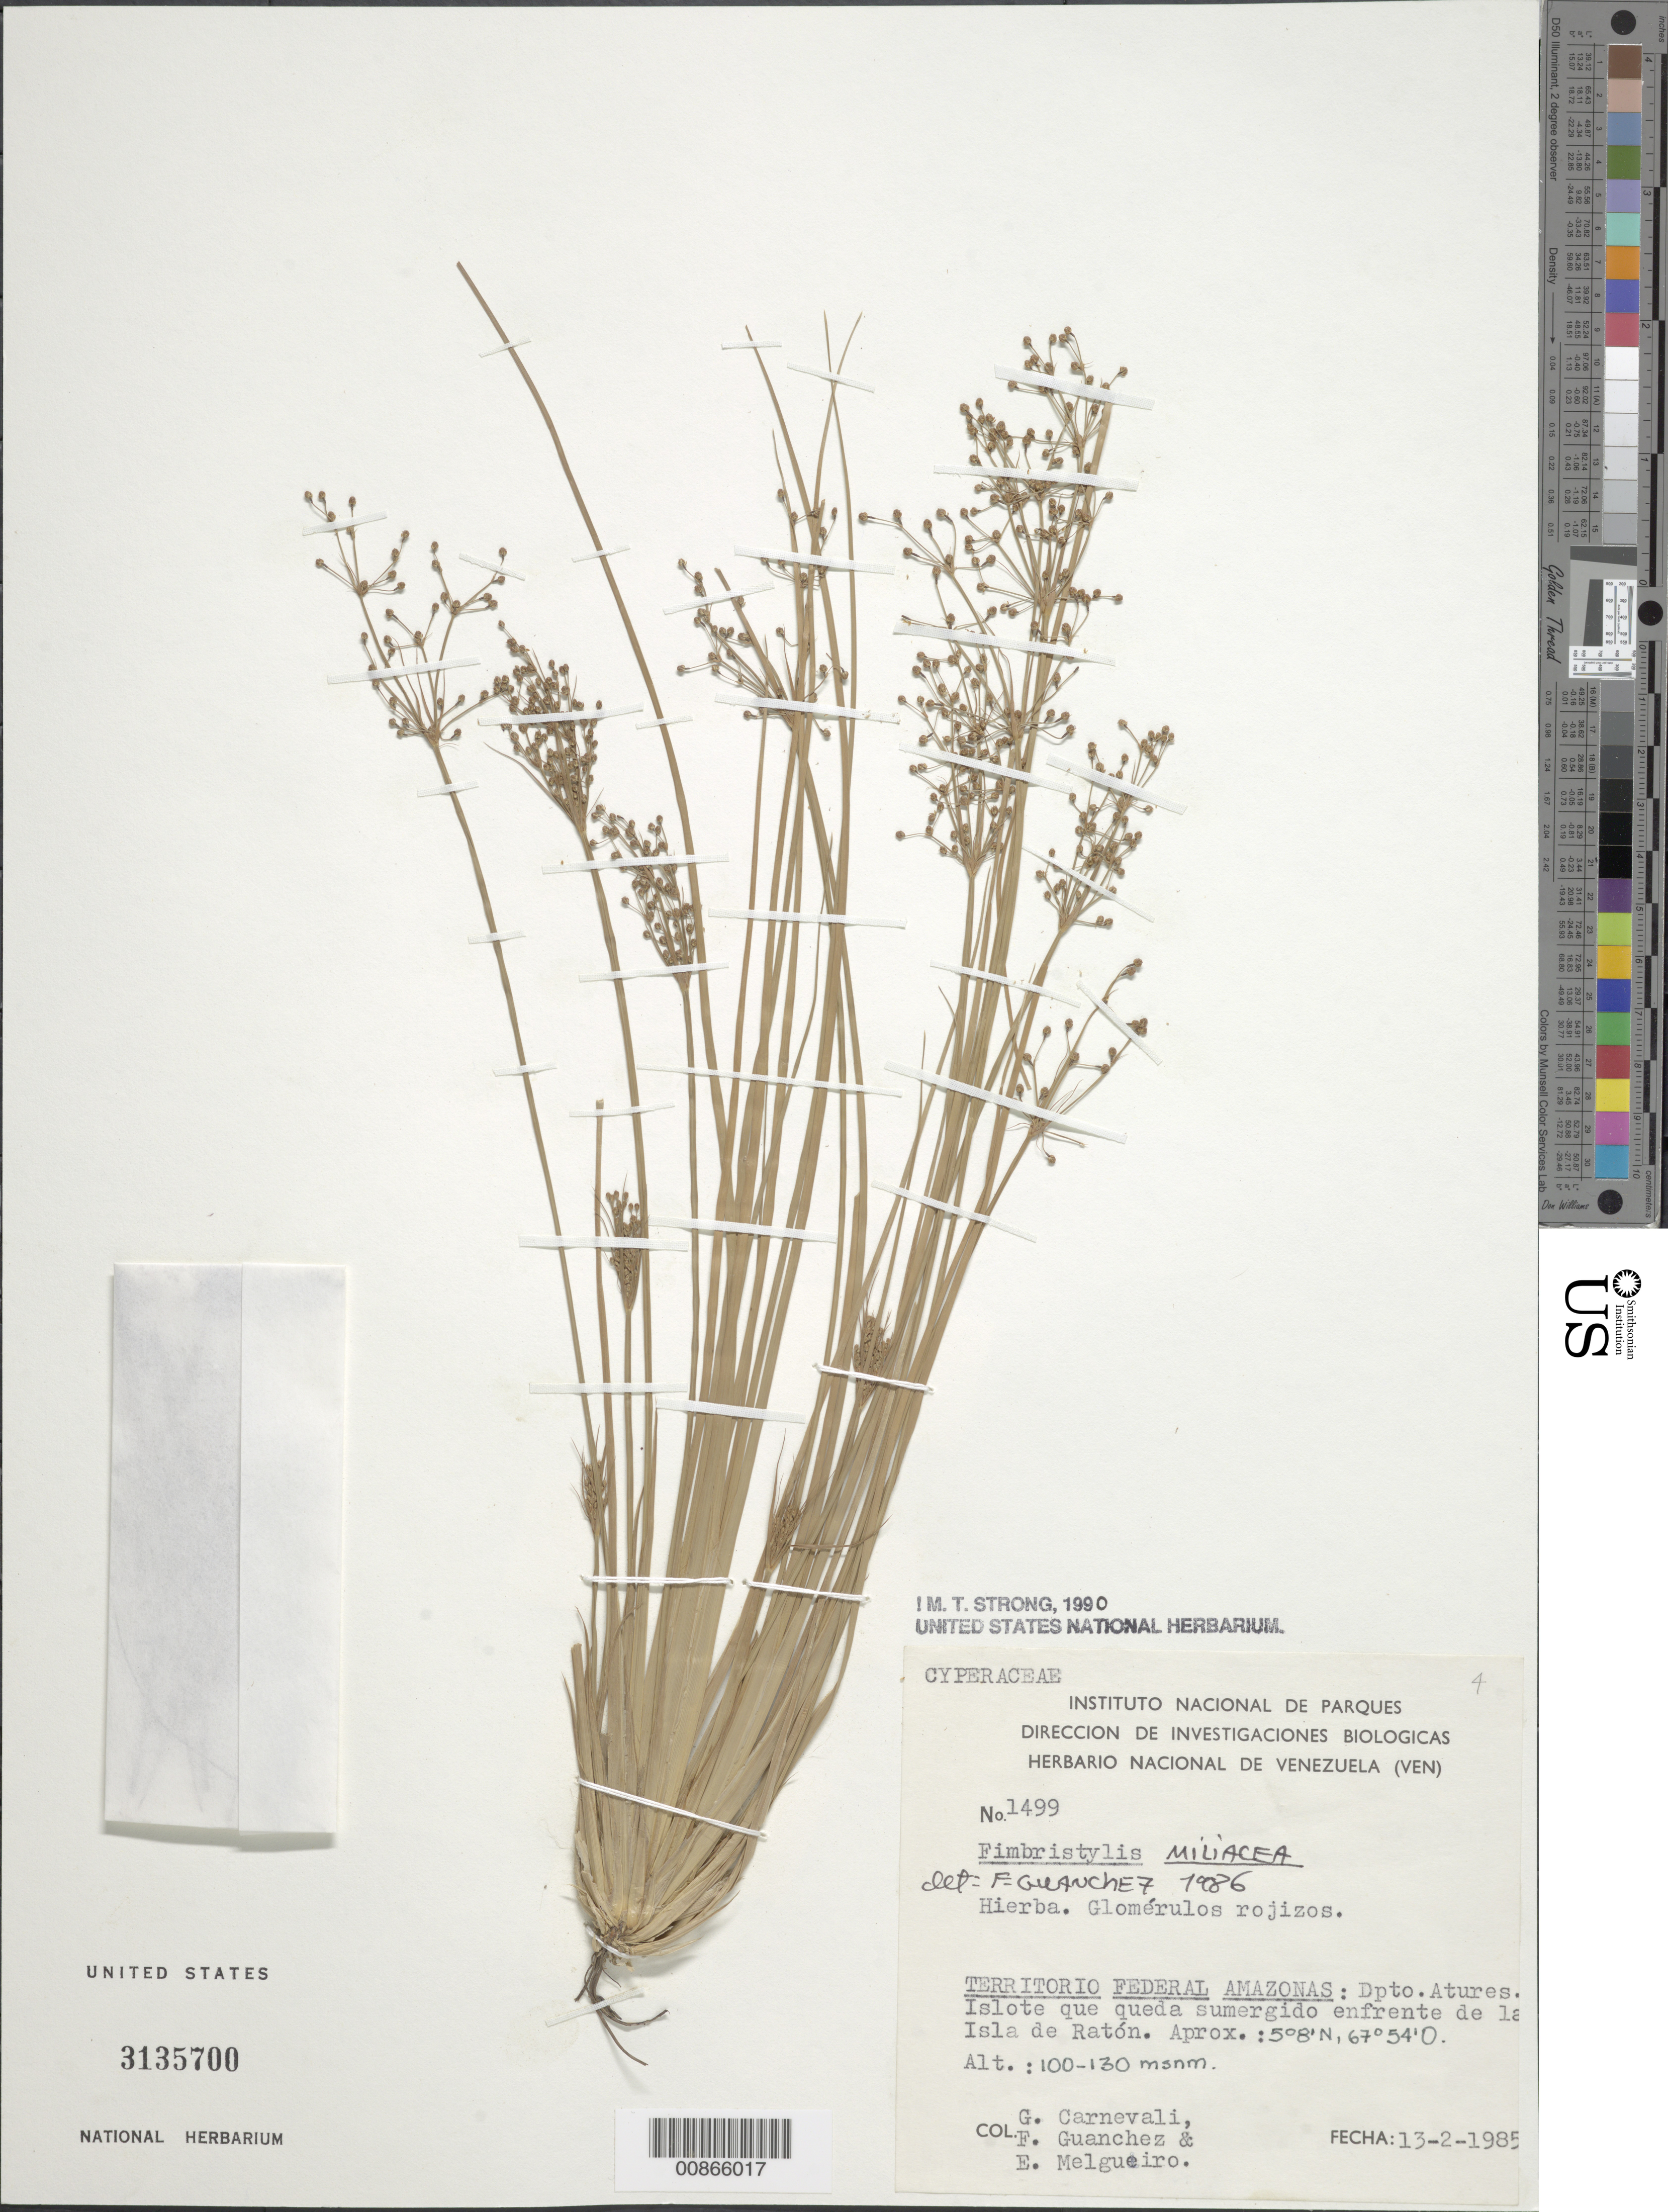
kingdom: Plantae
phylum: Tracheophyta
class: Liliopsida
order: Poales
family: Cyperaceae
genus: Fimbristylis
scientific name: Fimbristylis littoralis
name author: Gaudich.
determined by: Strong, M. T., (US), Smithsonian Institution - National Museum of Natural History (UNITED STATES)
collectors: G. Carnevali, F. Guánchez M. & E. Melgueiro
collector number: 1499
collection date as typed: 13-Feb-85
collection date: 1985-02-13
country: Venezuela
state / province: Amazonas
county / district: Atures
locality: Isla Ratón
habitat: Isolte que queda sumergido enfrente de la isla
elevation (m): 100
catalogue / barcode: US 3135700